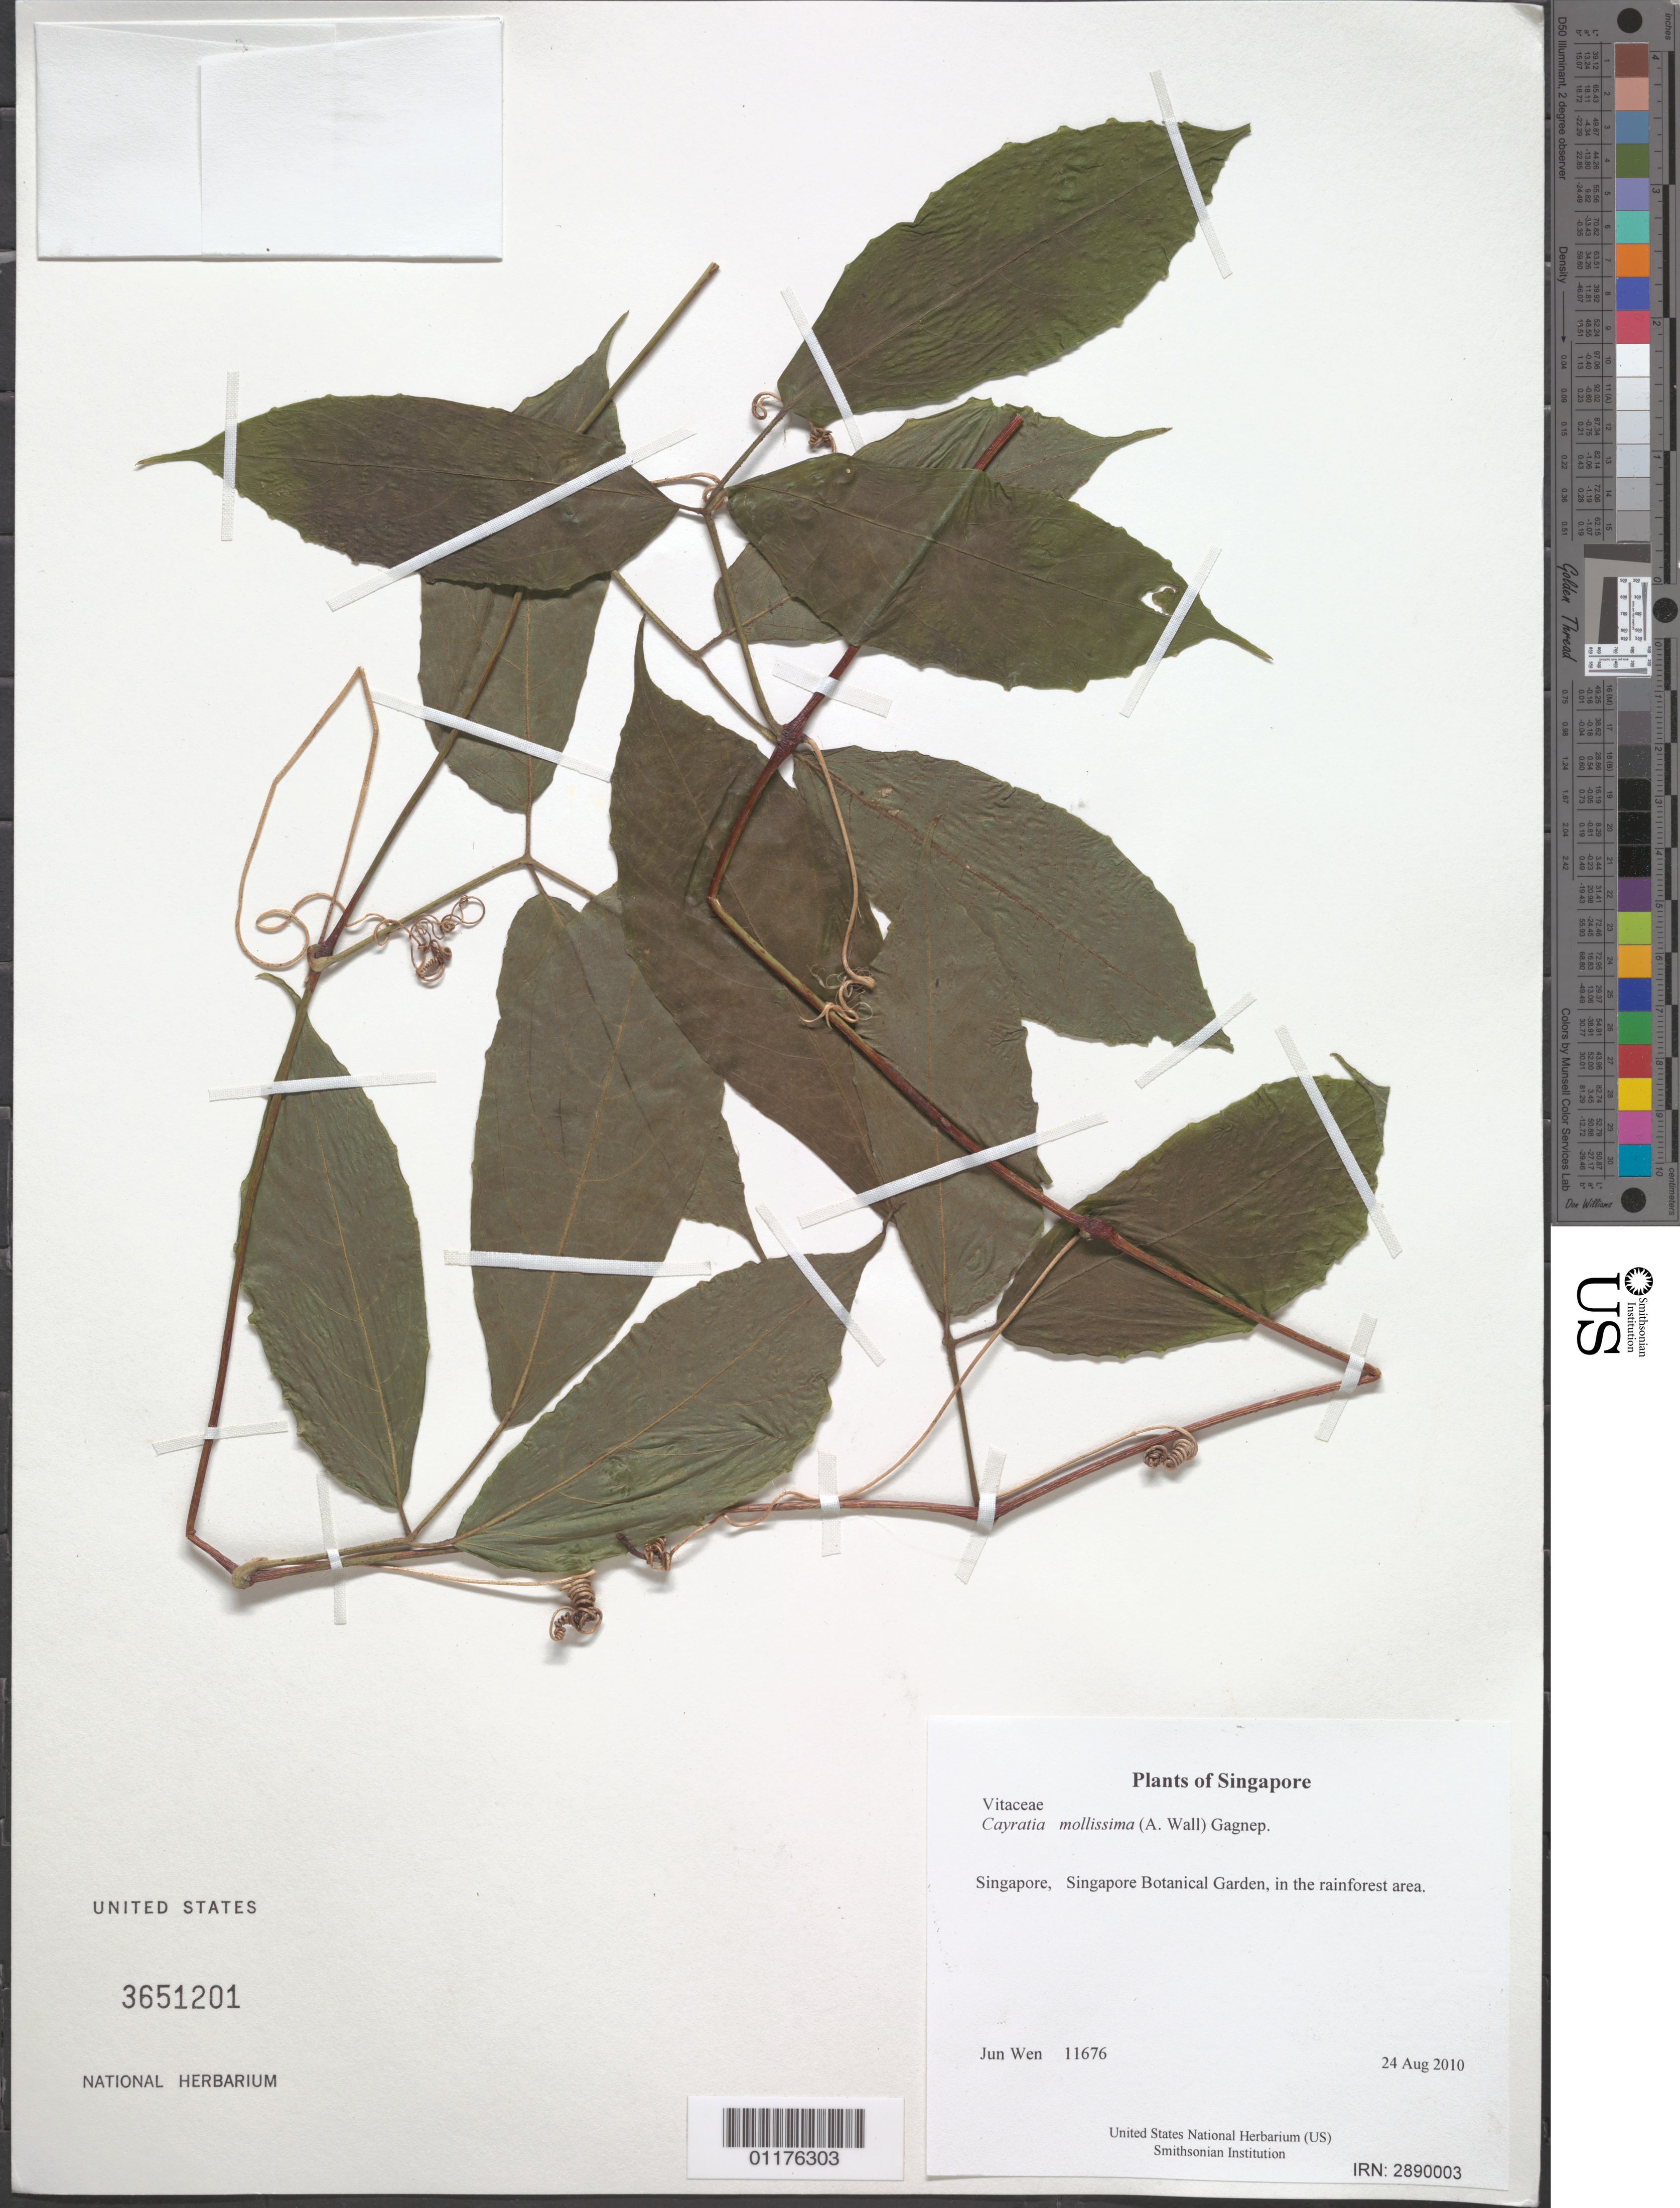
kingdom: Plantae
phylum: Tracheophyta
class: Magnoliopsida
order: Vitales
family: Vitaceae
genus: Cayratia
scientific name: Cayratia mollissima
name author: (A. Wall) Gagnep.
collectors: J. Wen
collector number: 11676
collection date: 2010-08-24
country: Singapore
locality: Singapore Botanical Garden, in the rainforest area.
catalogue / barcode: US 3651201